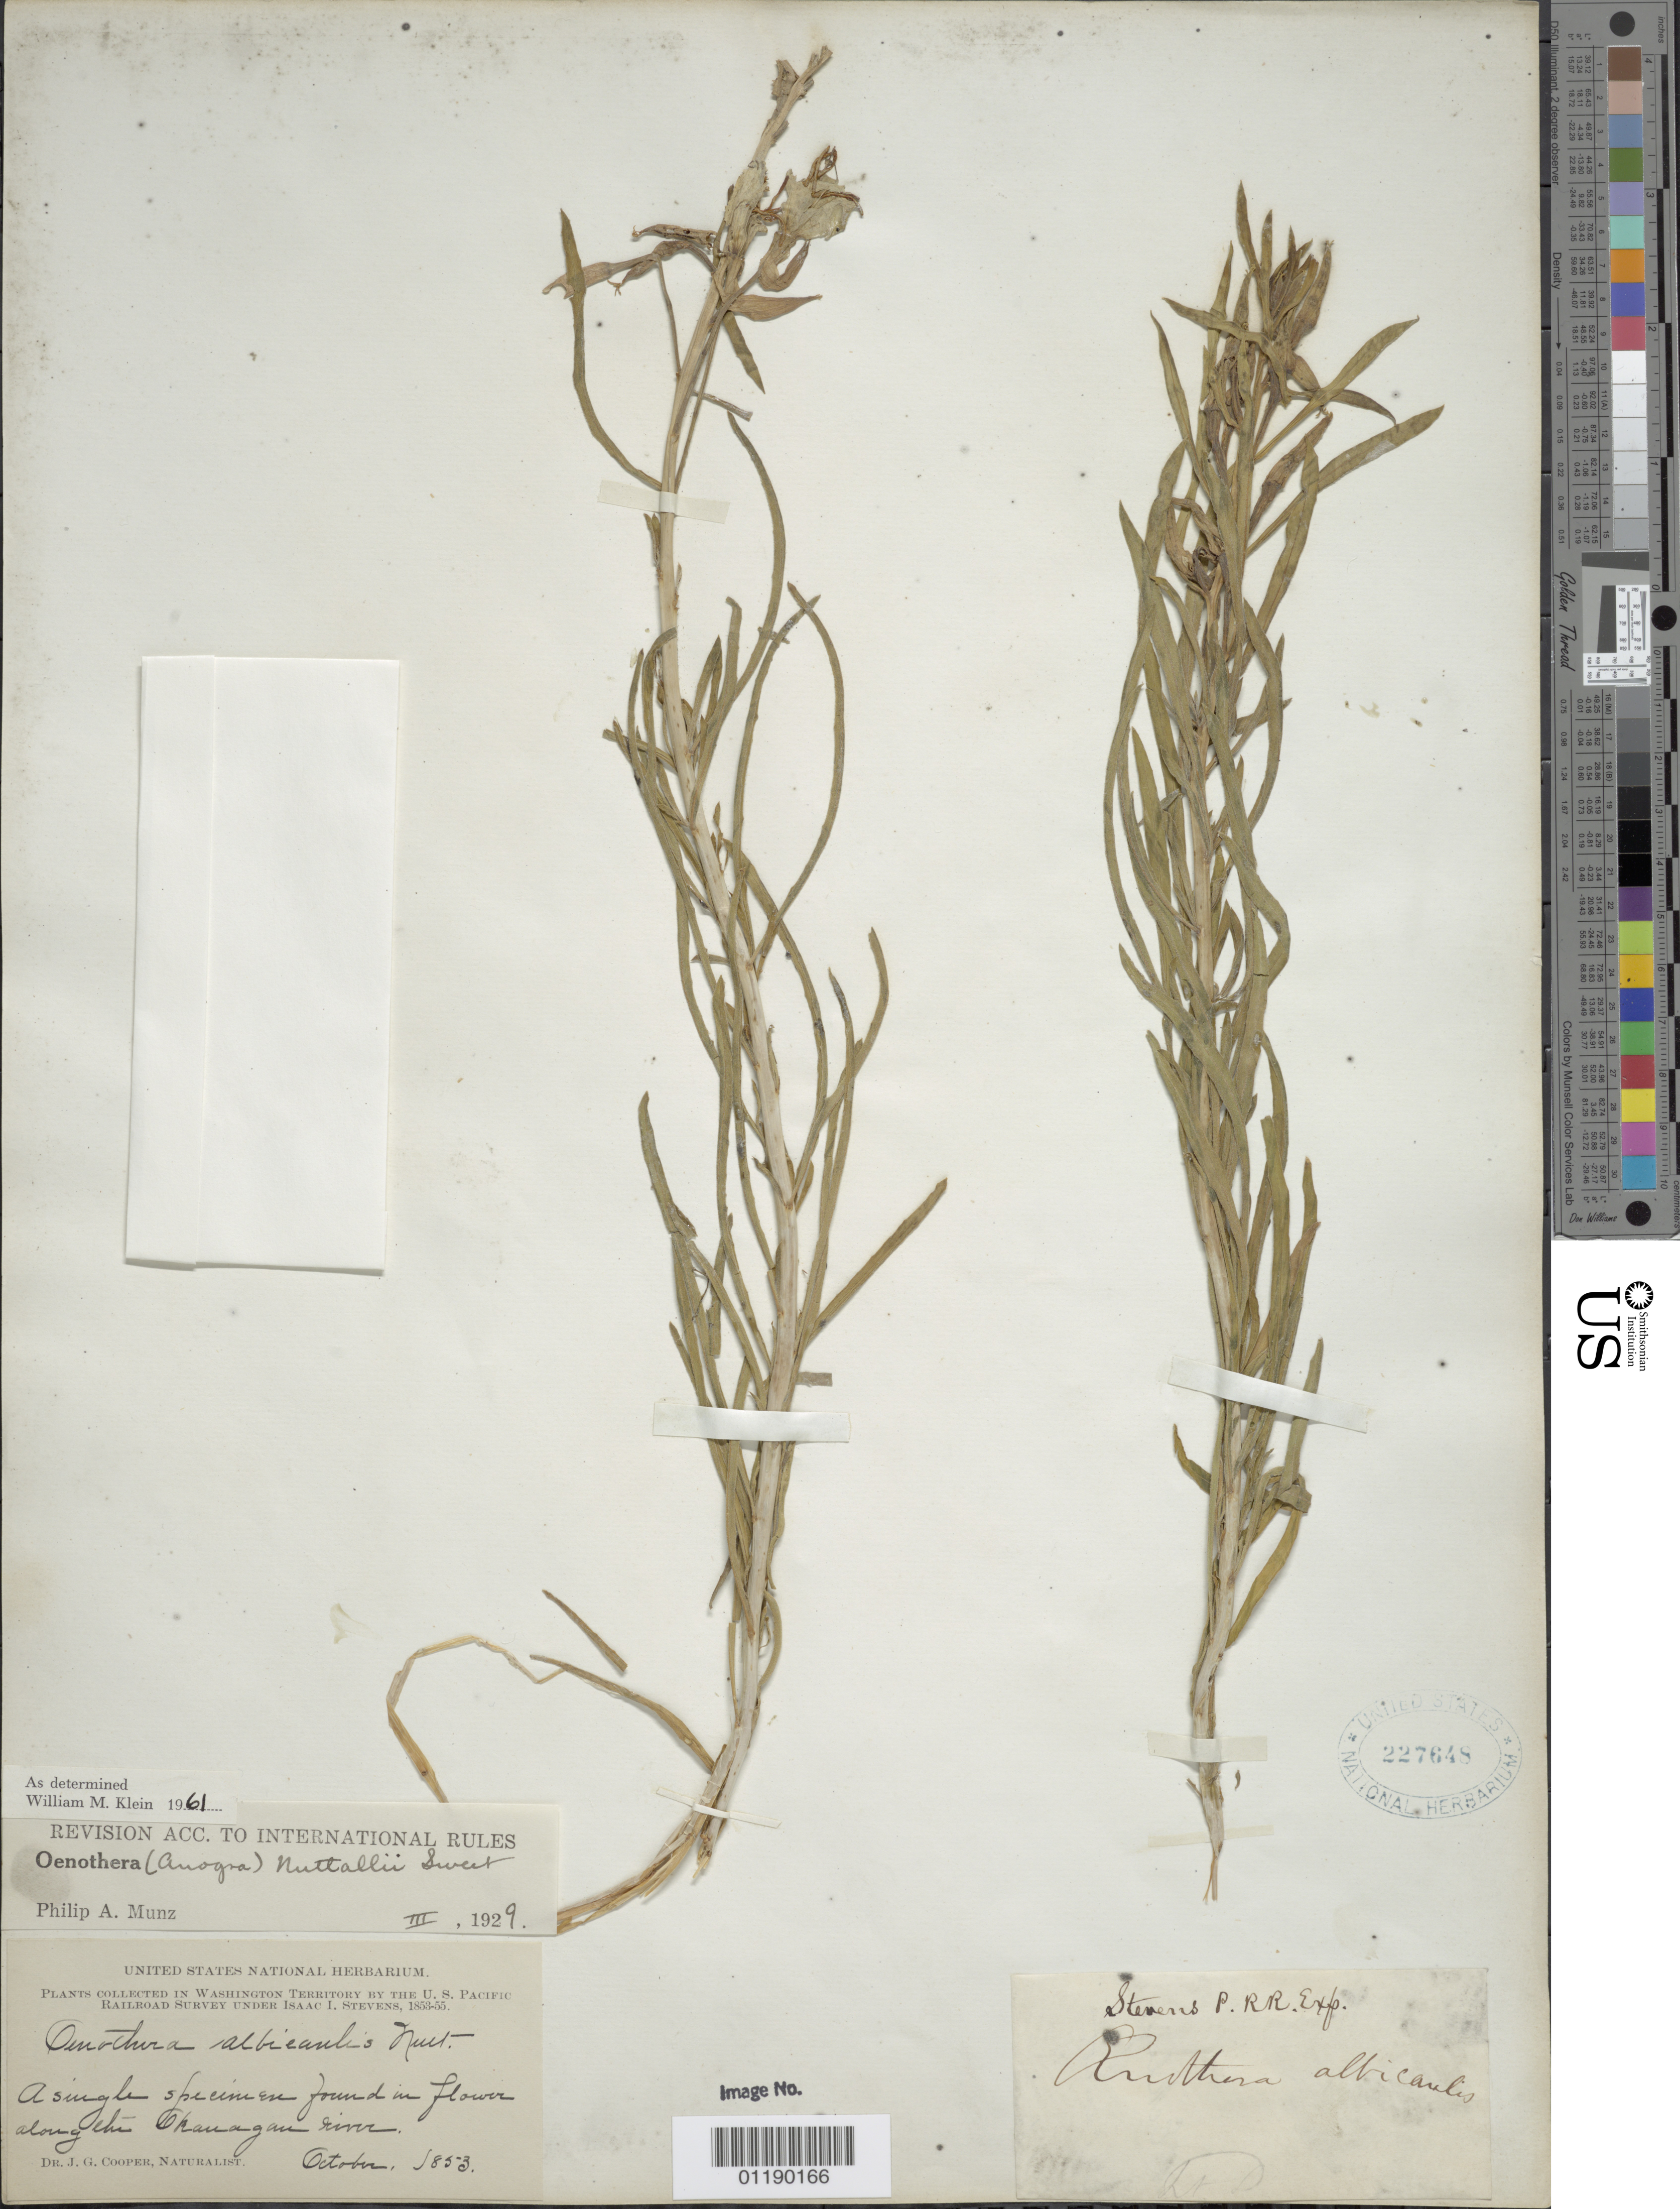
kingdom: Plantae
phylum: Tracheophyta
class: Magnoliopsida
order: Myrtales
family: Onagraceae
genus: Oenothera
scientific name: Oenothera nuttallii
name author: Sweet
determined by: Munz, Philip A.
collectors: J. G. Cooper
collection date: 1853-10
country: United States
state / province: Washington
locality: along the Okanagan River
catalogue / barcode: US 227648